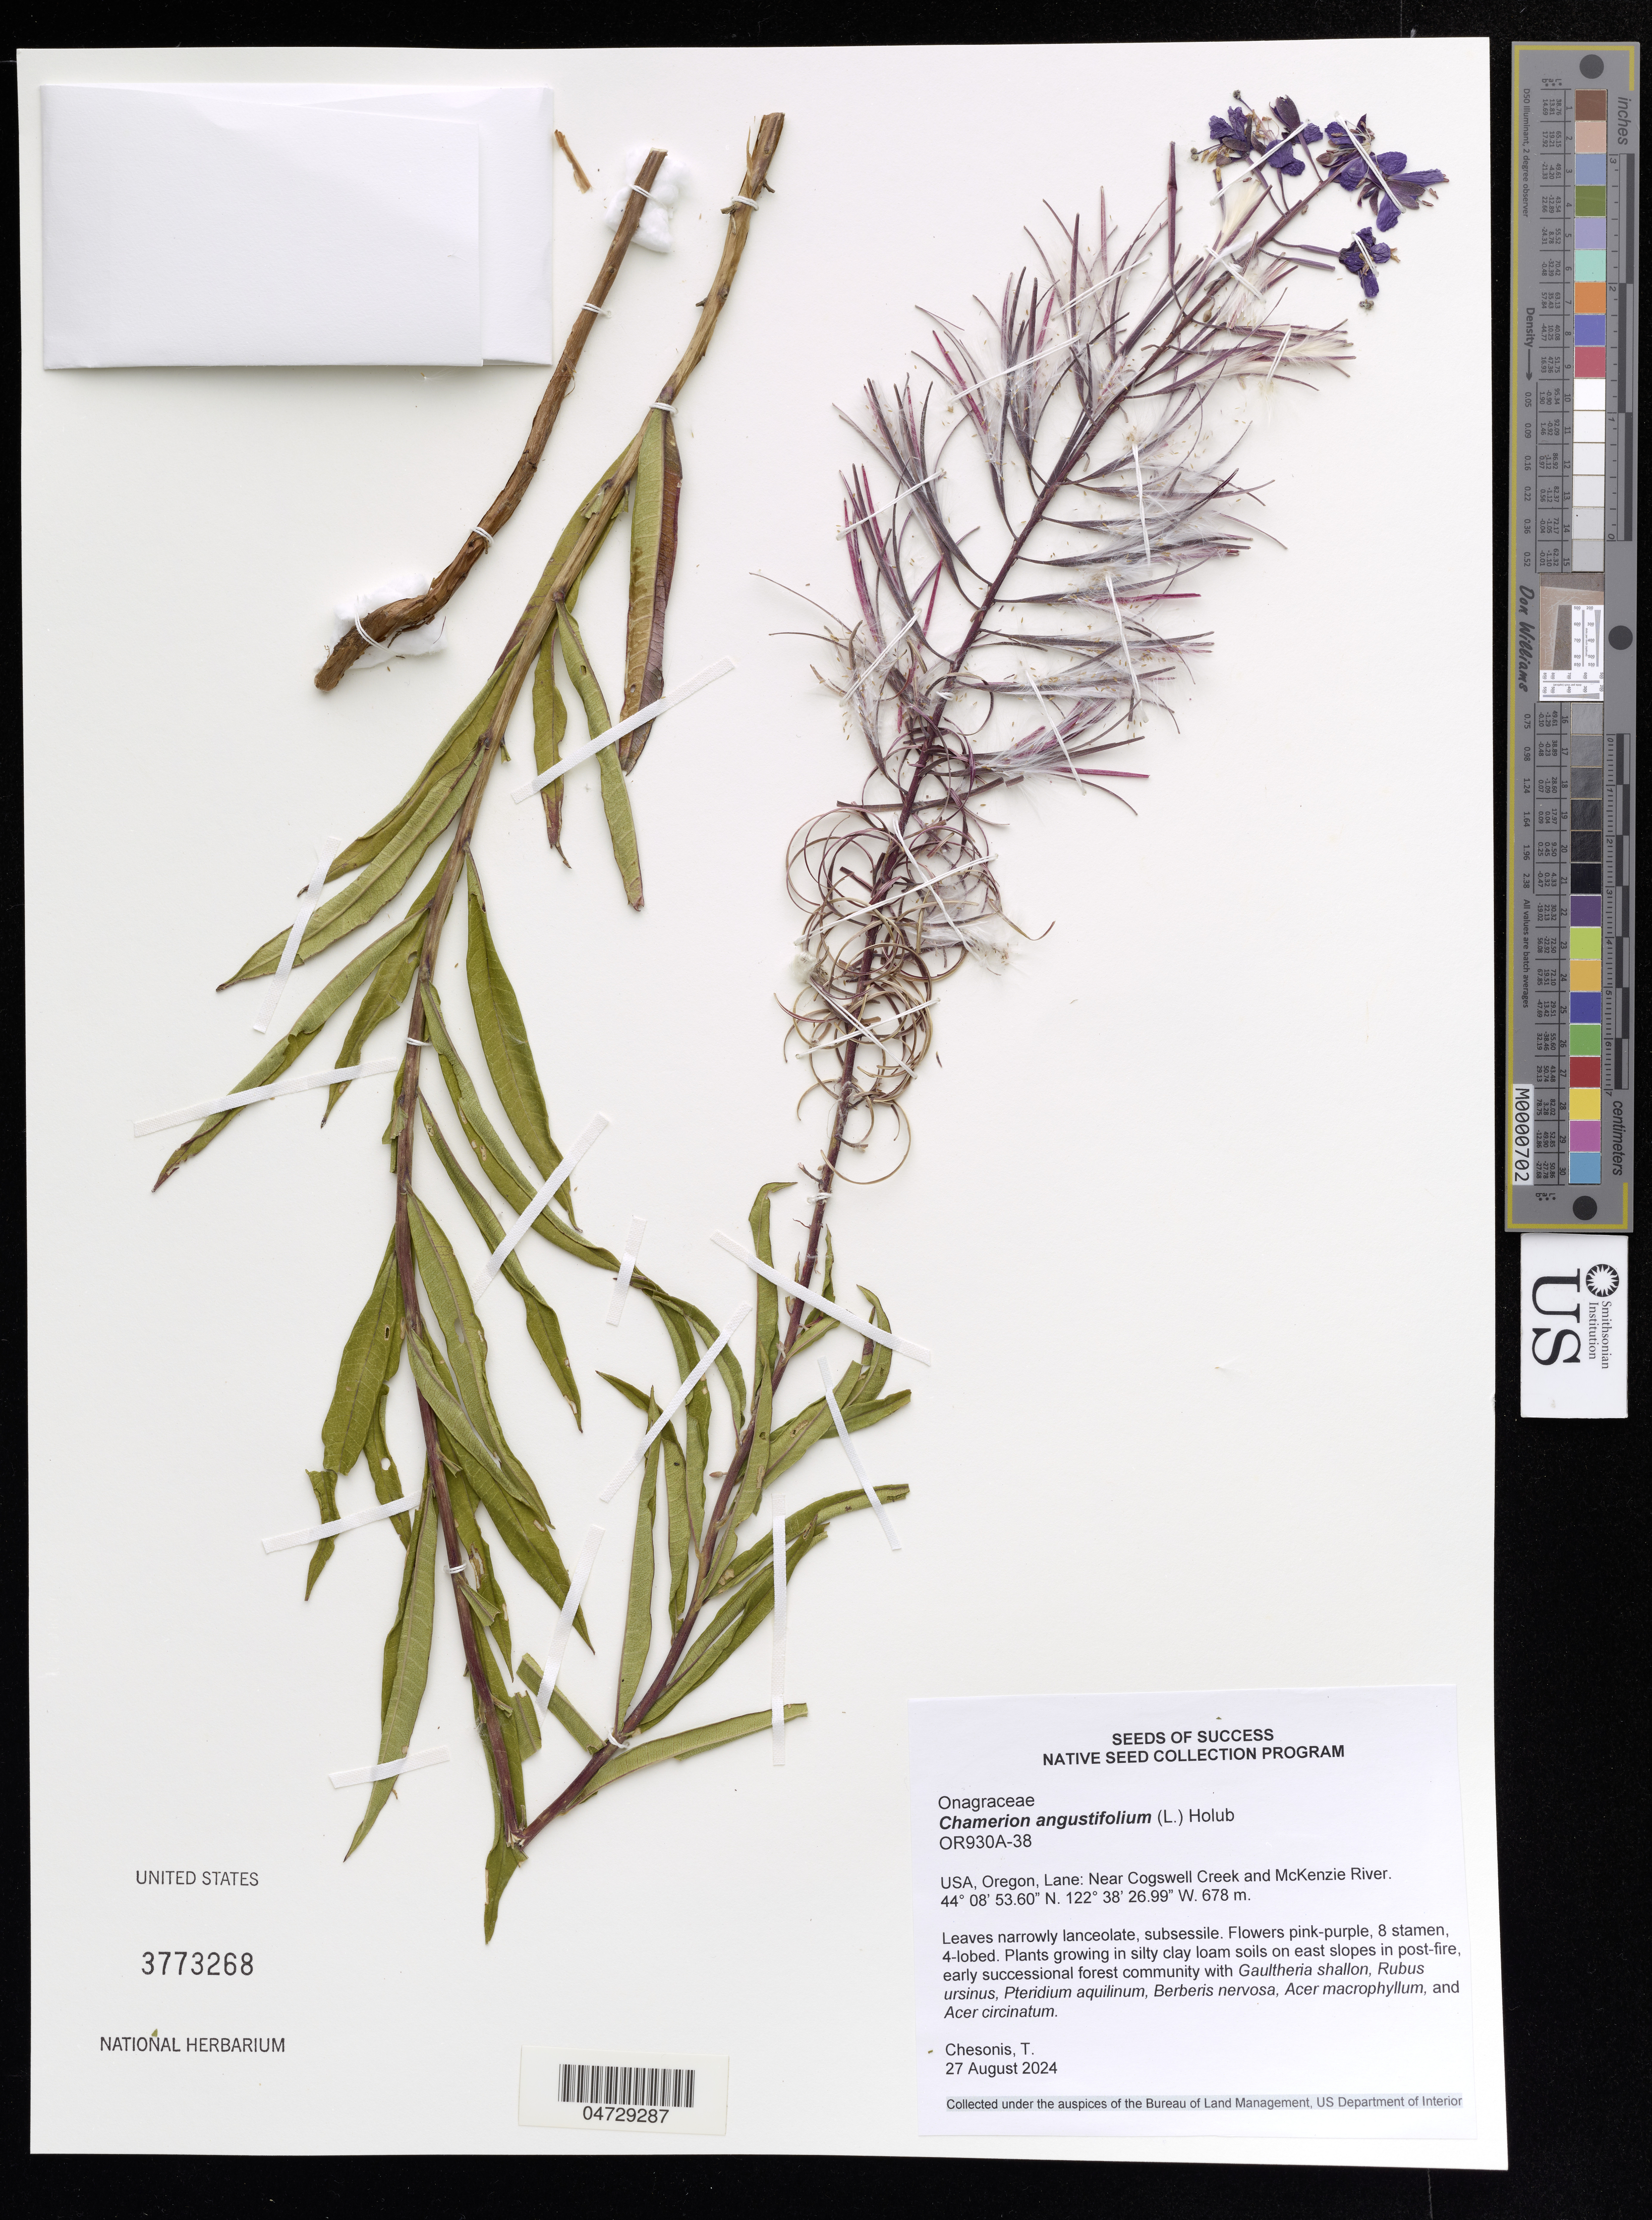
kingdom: Plantae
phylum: Tracheophyta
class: Magnoliopsida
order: Myrtales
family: Onagraceae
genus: Chamerion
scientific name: Chamerion angustifolium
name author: (L.) Holub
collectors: T. Chesonis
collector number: OR930A-38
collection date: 2024-08-27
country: United States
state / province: Oregon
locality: Lane: Near Cogswell Creek and McKenzie Rivier.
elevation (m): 378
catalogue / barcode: US 3773268